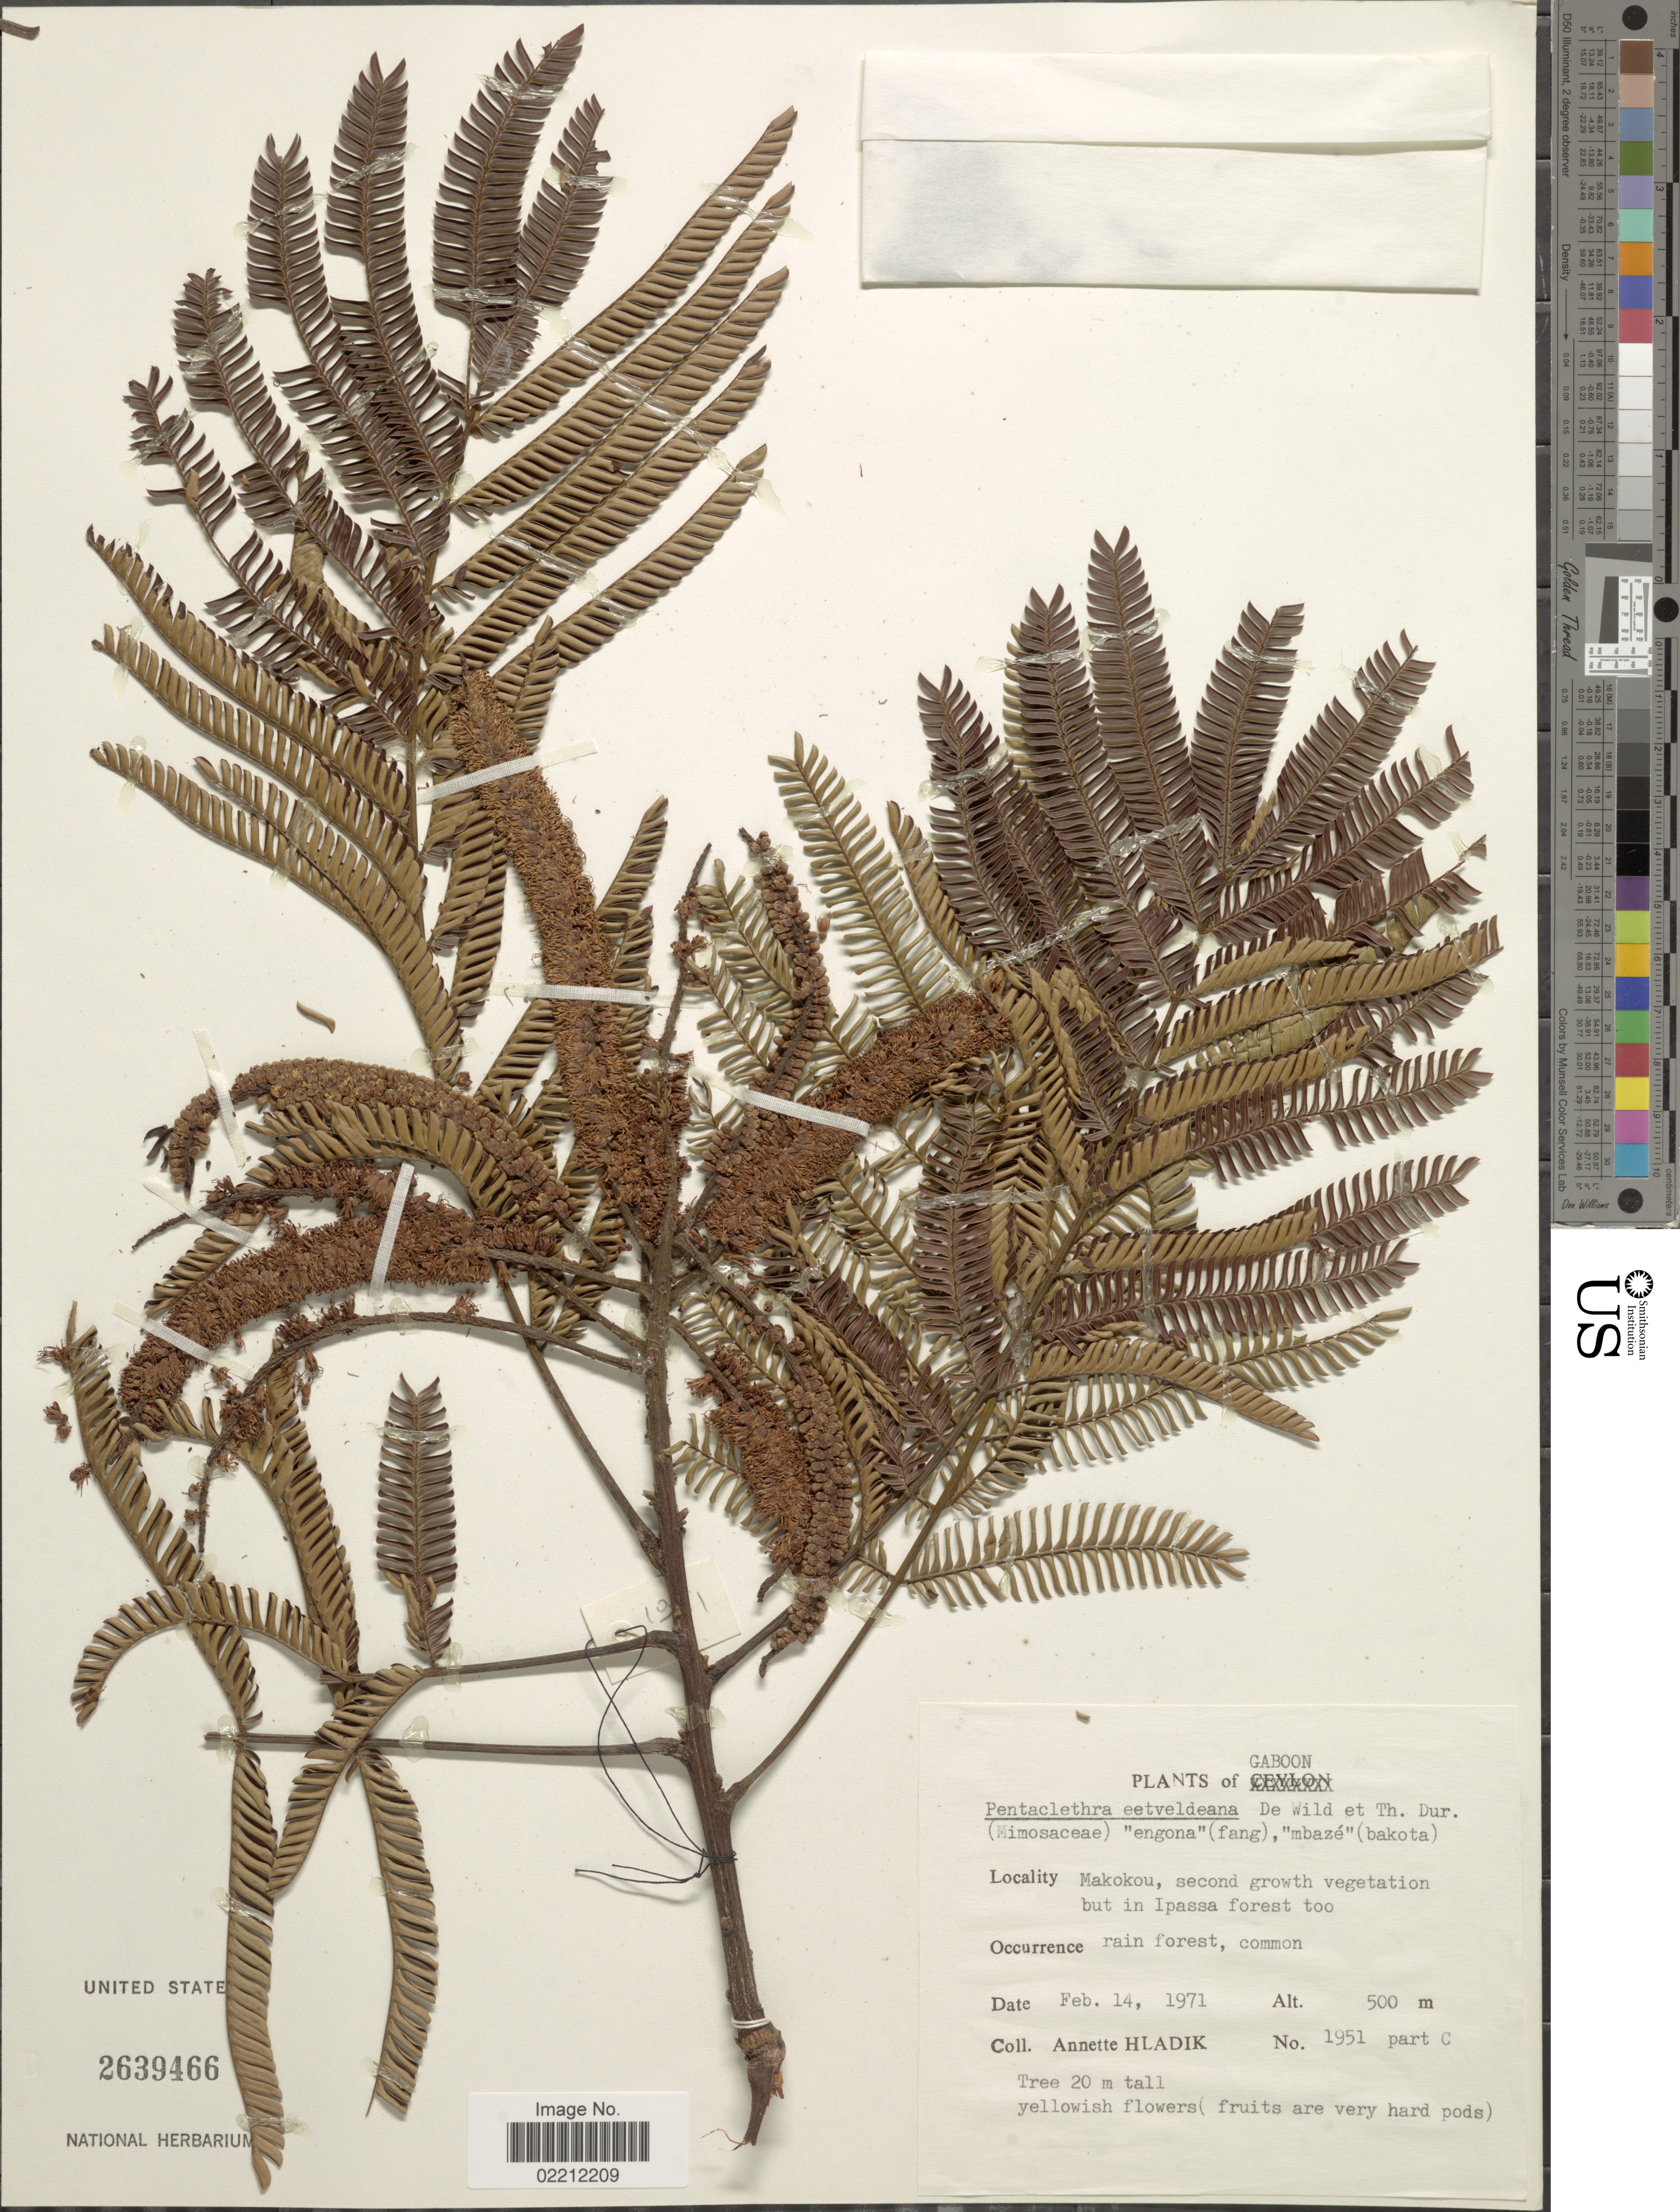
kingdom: Plantae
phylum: Tracheophyta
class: Magnoliopsida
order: Fabales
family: Fabaceae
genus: Pentaclethra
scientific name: Pentaclethra eetveldeana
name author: De Wild. & Durand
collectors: A. Hladik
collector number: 1951 part C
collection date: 1971-02-14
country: Gabon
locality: Gaboon, Makokou, second growth vegetation but in Ipassa forest too.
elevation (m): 500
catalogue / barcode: US 2639466